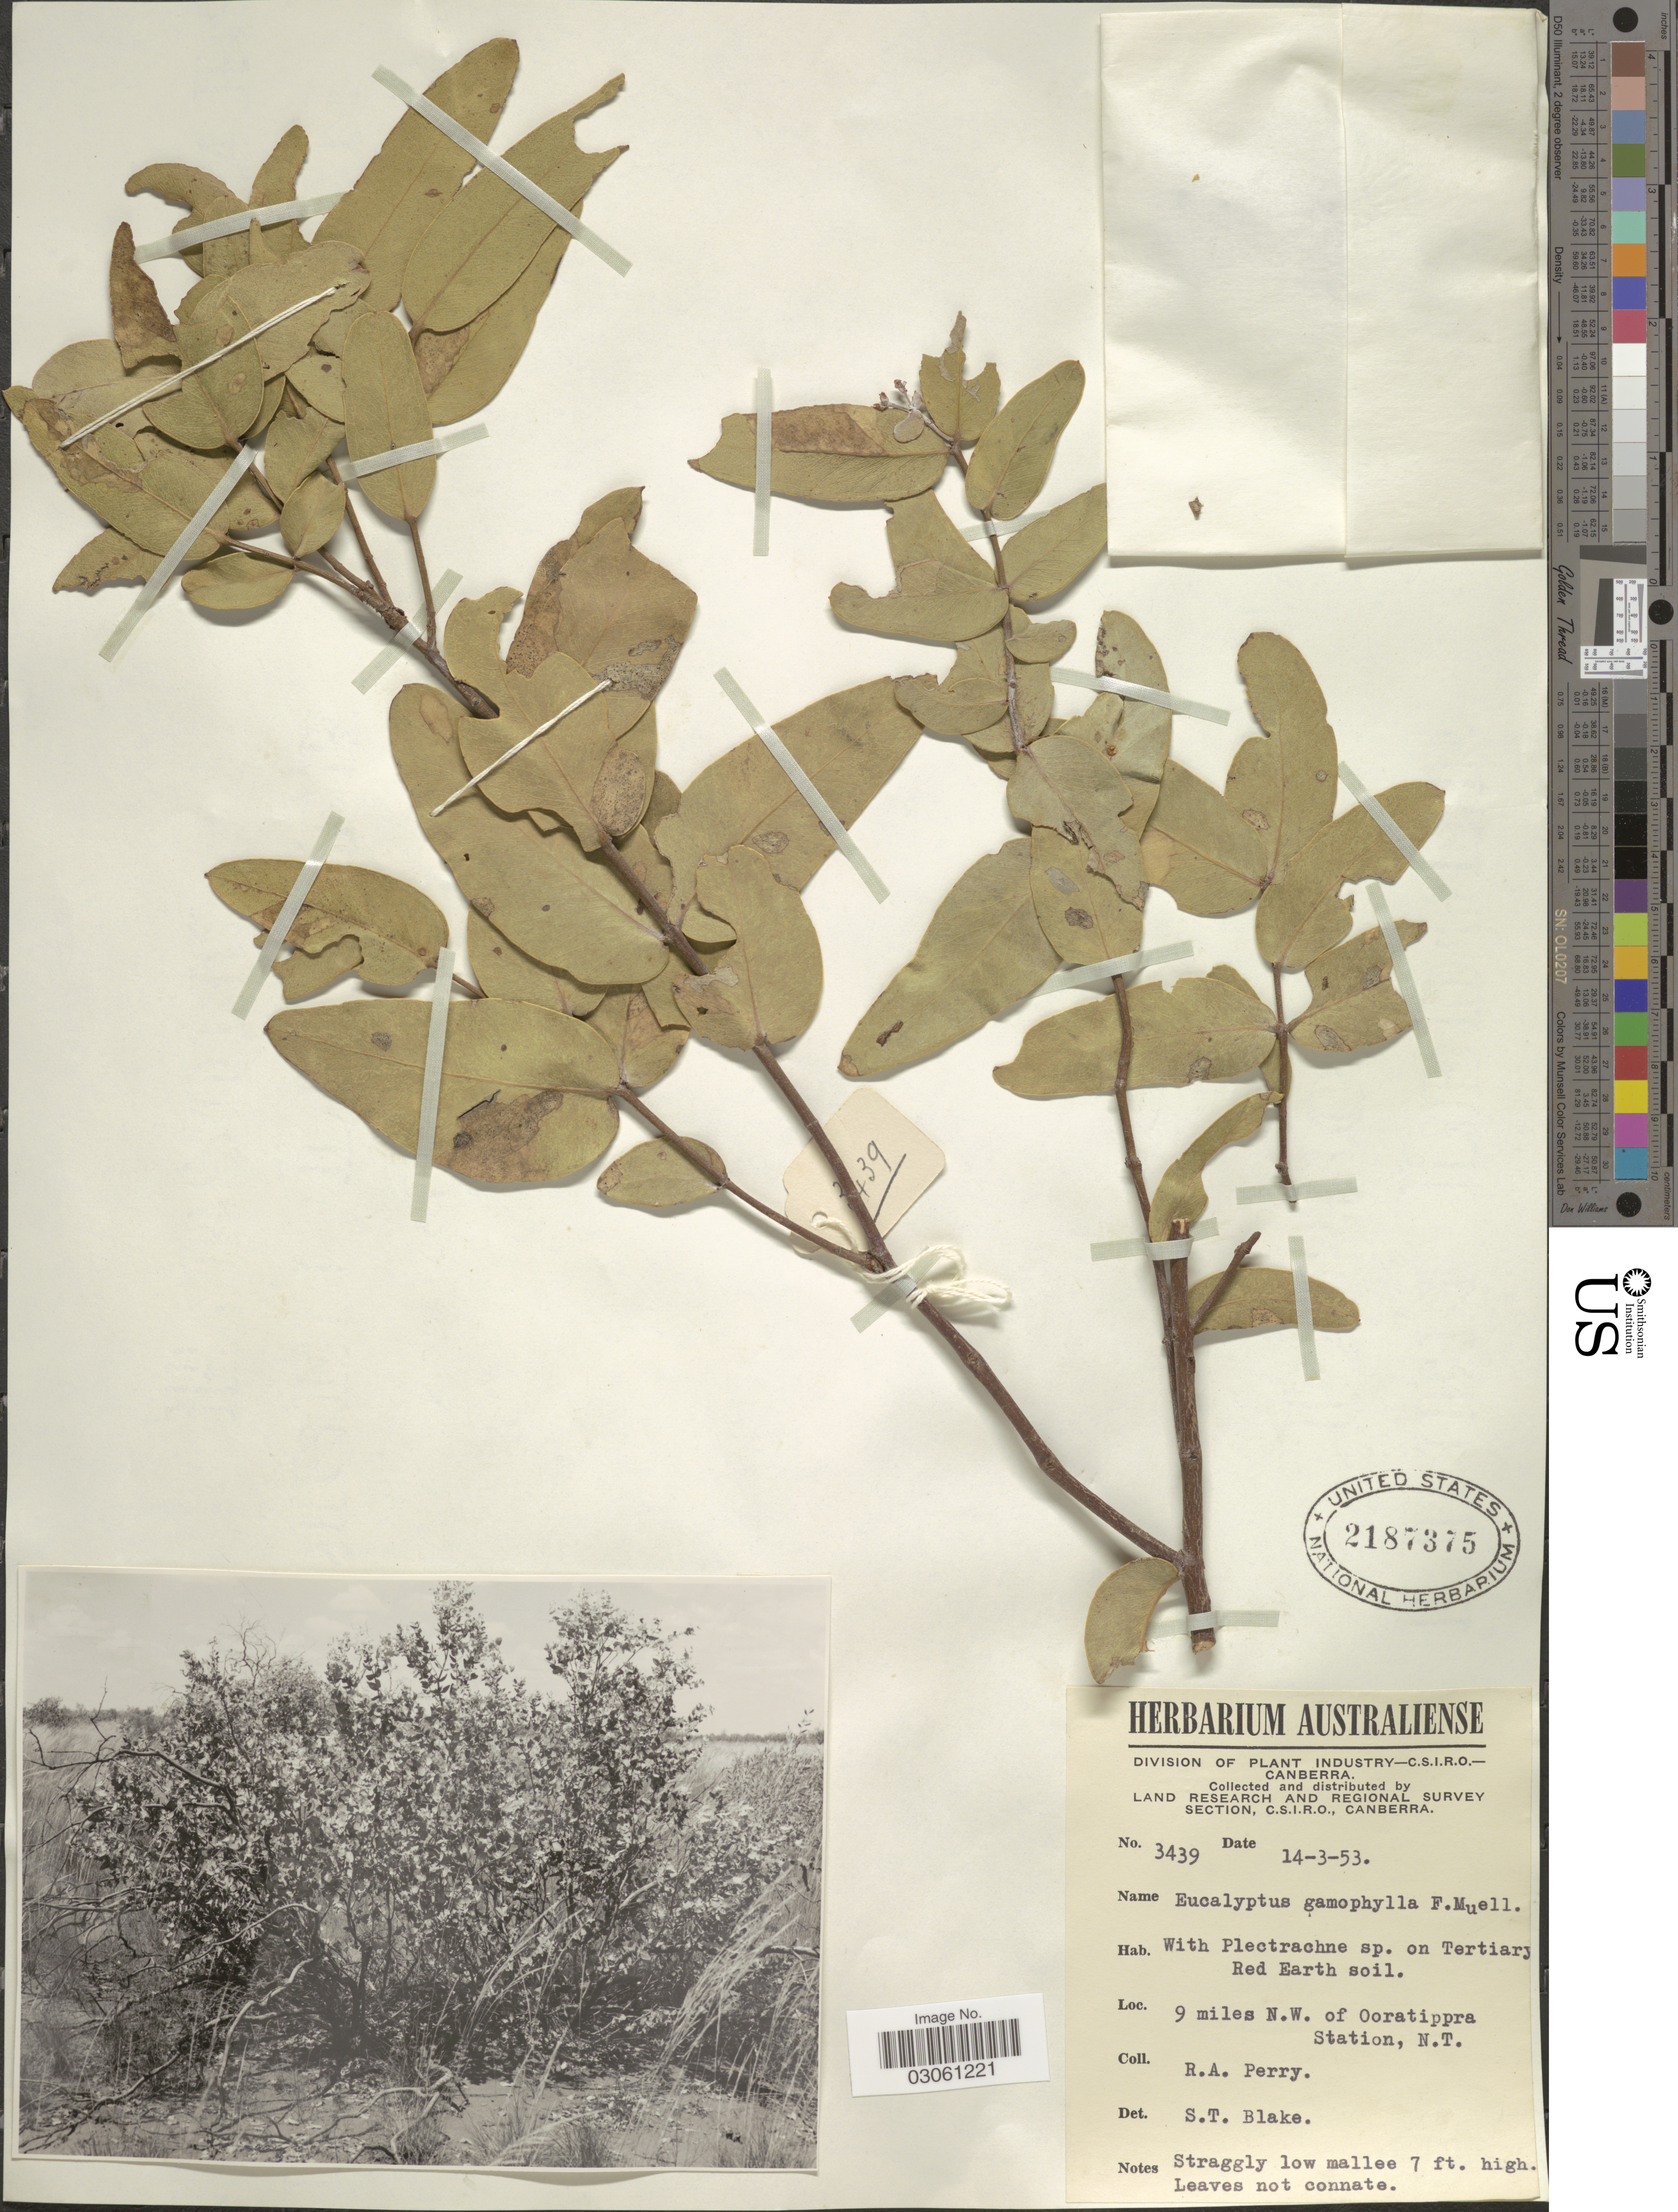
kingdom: Plantae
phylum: Tracheophyta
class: Magnoliopsida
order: Myrtales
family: Myrtaceae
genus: Eucalyptus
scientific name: Eucalyptus gamophylla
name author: F. Muell.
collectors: Perry, R. A.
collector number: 3439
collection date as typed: Transcribed d/m/y: 14/3/53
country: Australia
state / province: Northern Territory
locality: On Tertiary Red Earth soil. 9 miles N.W. of Ooratippra Station, N.T.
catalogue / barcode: US 2187375